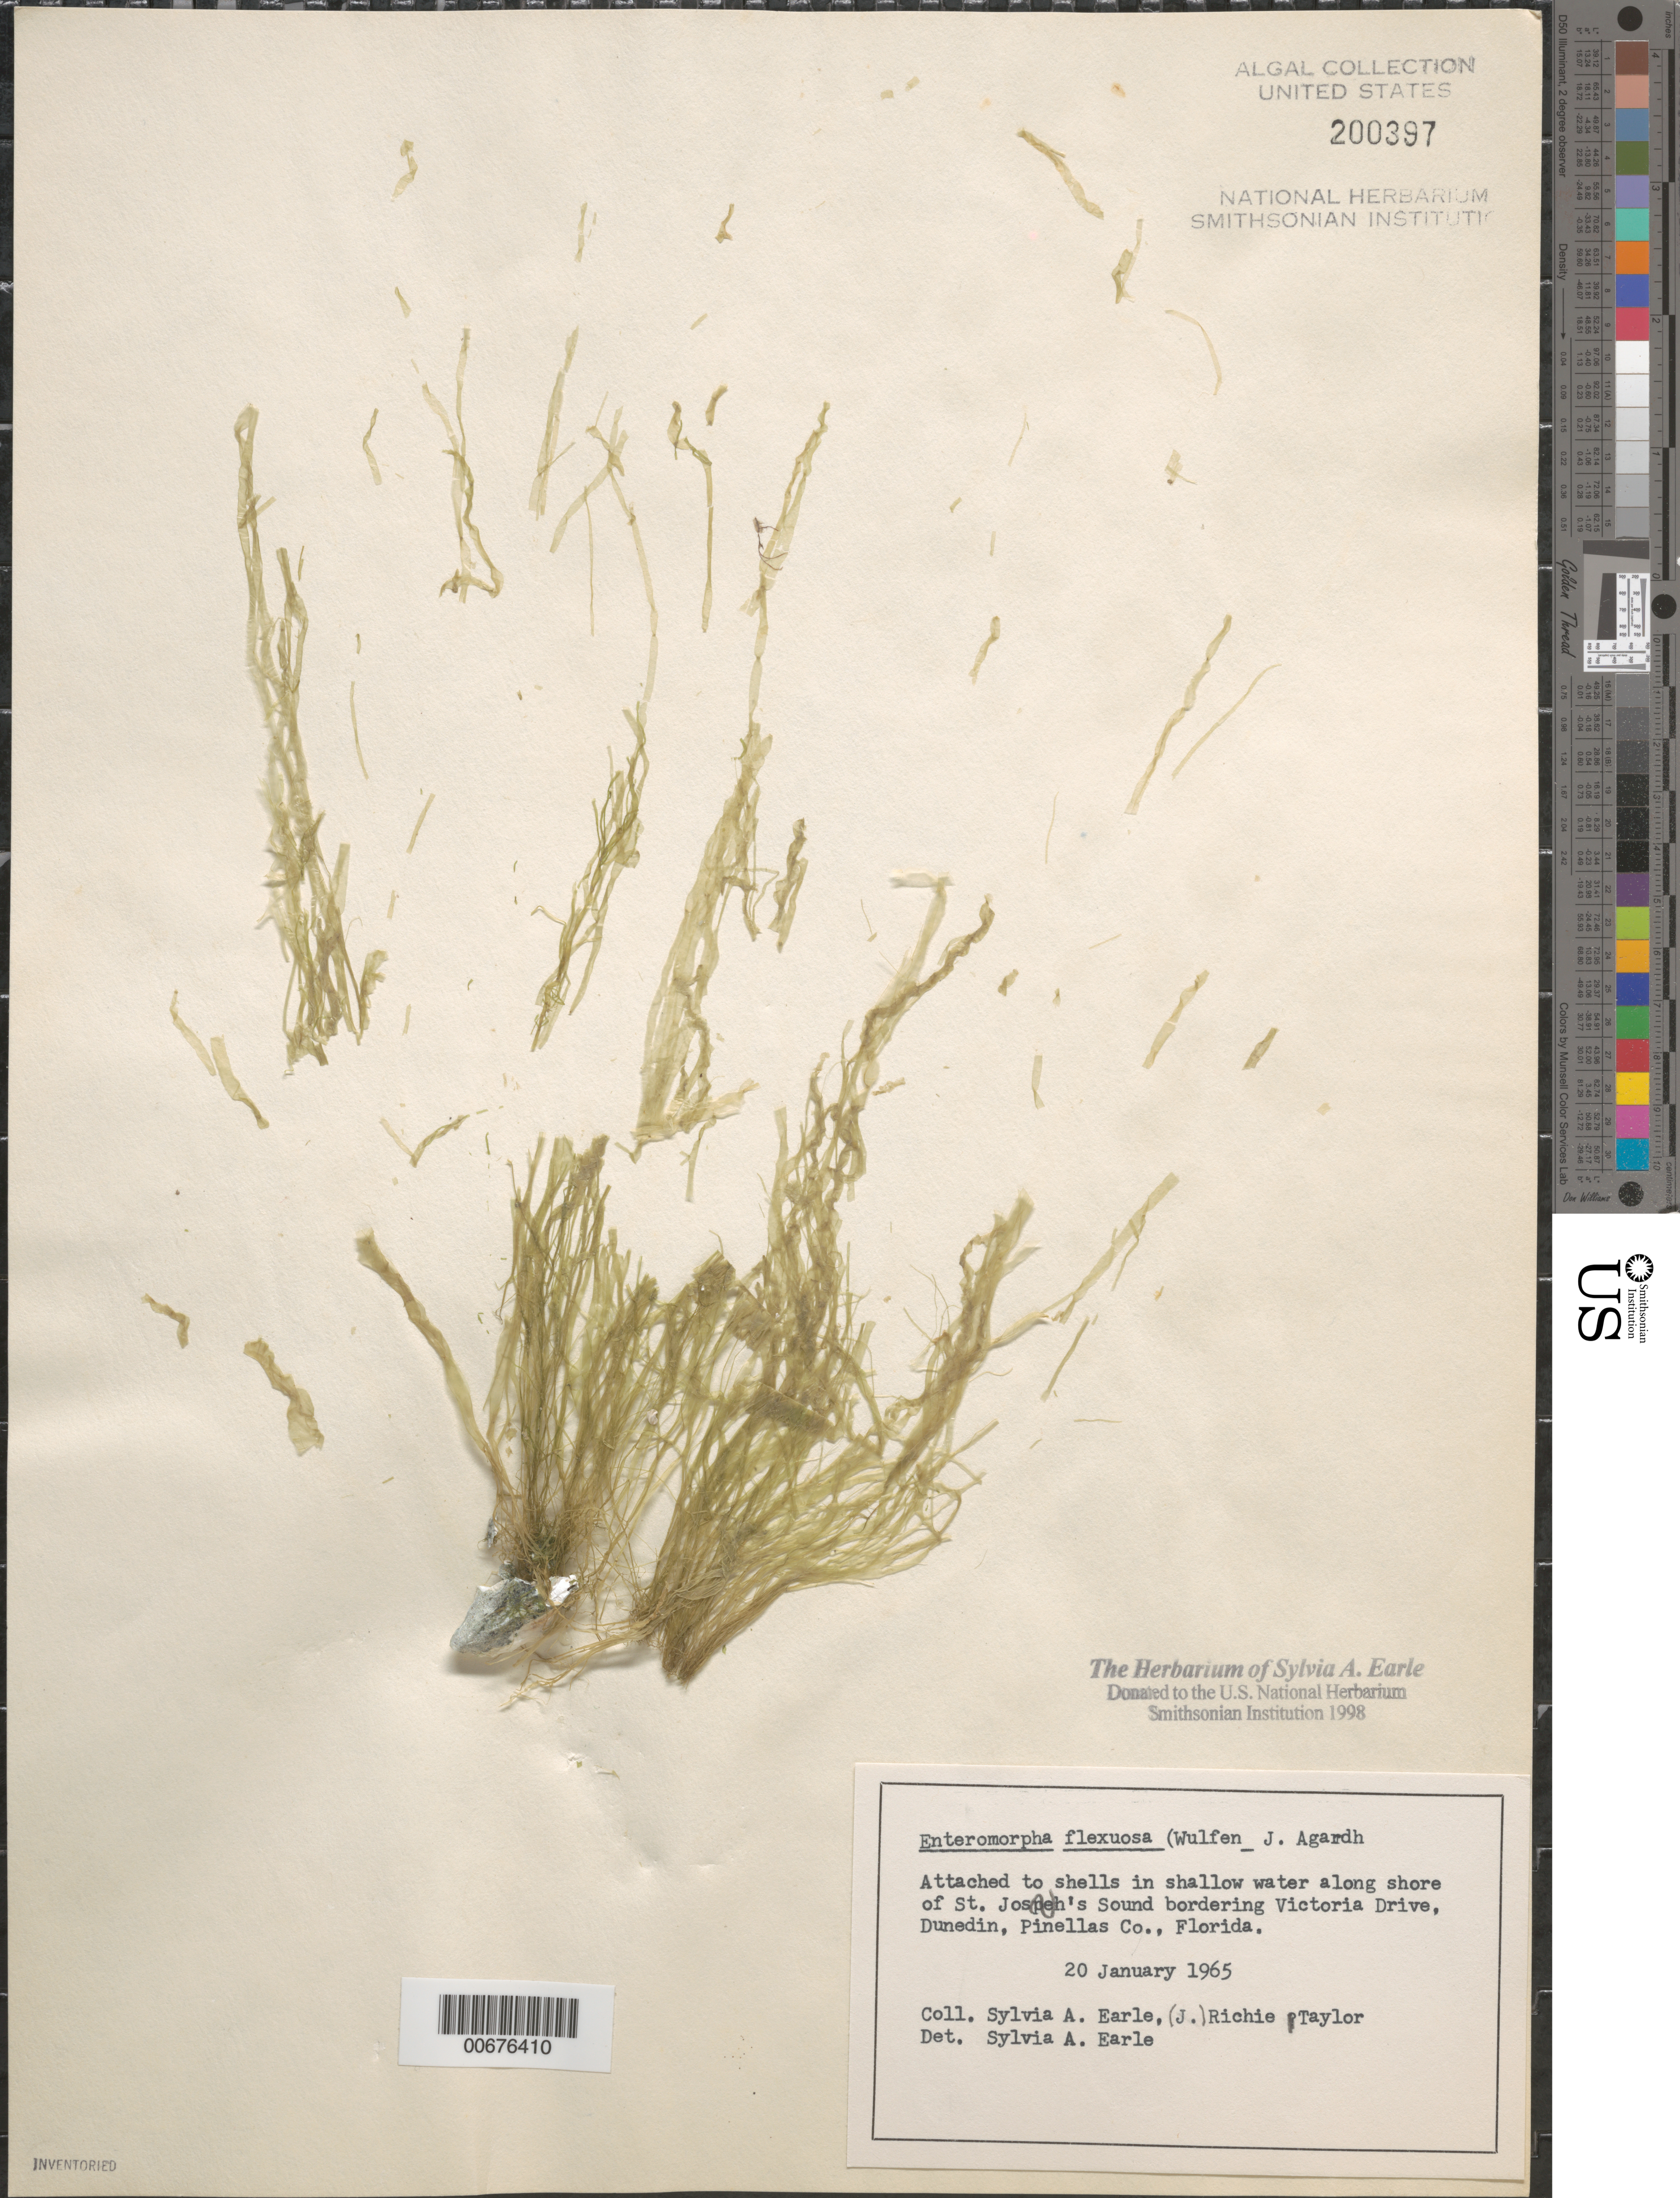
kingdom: Plantae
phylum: Chlorophyta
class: Ulvophyceae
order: Ulvales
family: Ulvaceae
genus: Ulva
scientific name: Ulva flexuosa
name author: Wulfen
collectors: S. A. Earle & J. R. Taylor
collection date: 1965-01-20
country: United States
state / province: Florida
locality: Attached to shells in shallow water along shore of St. Joseph's Sound bordering Victoria Drive, Dunedin, Pinellas Co.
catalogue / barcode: US 200397